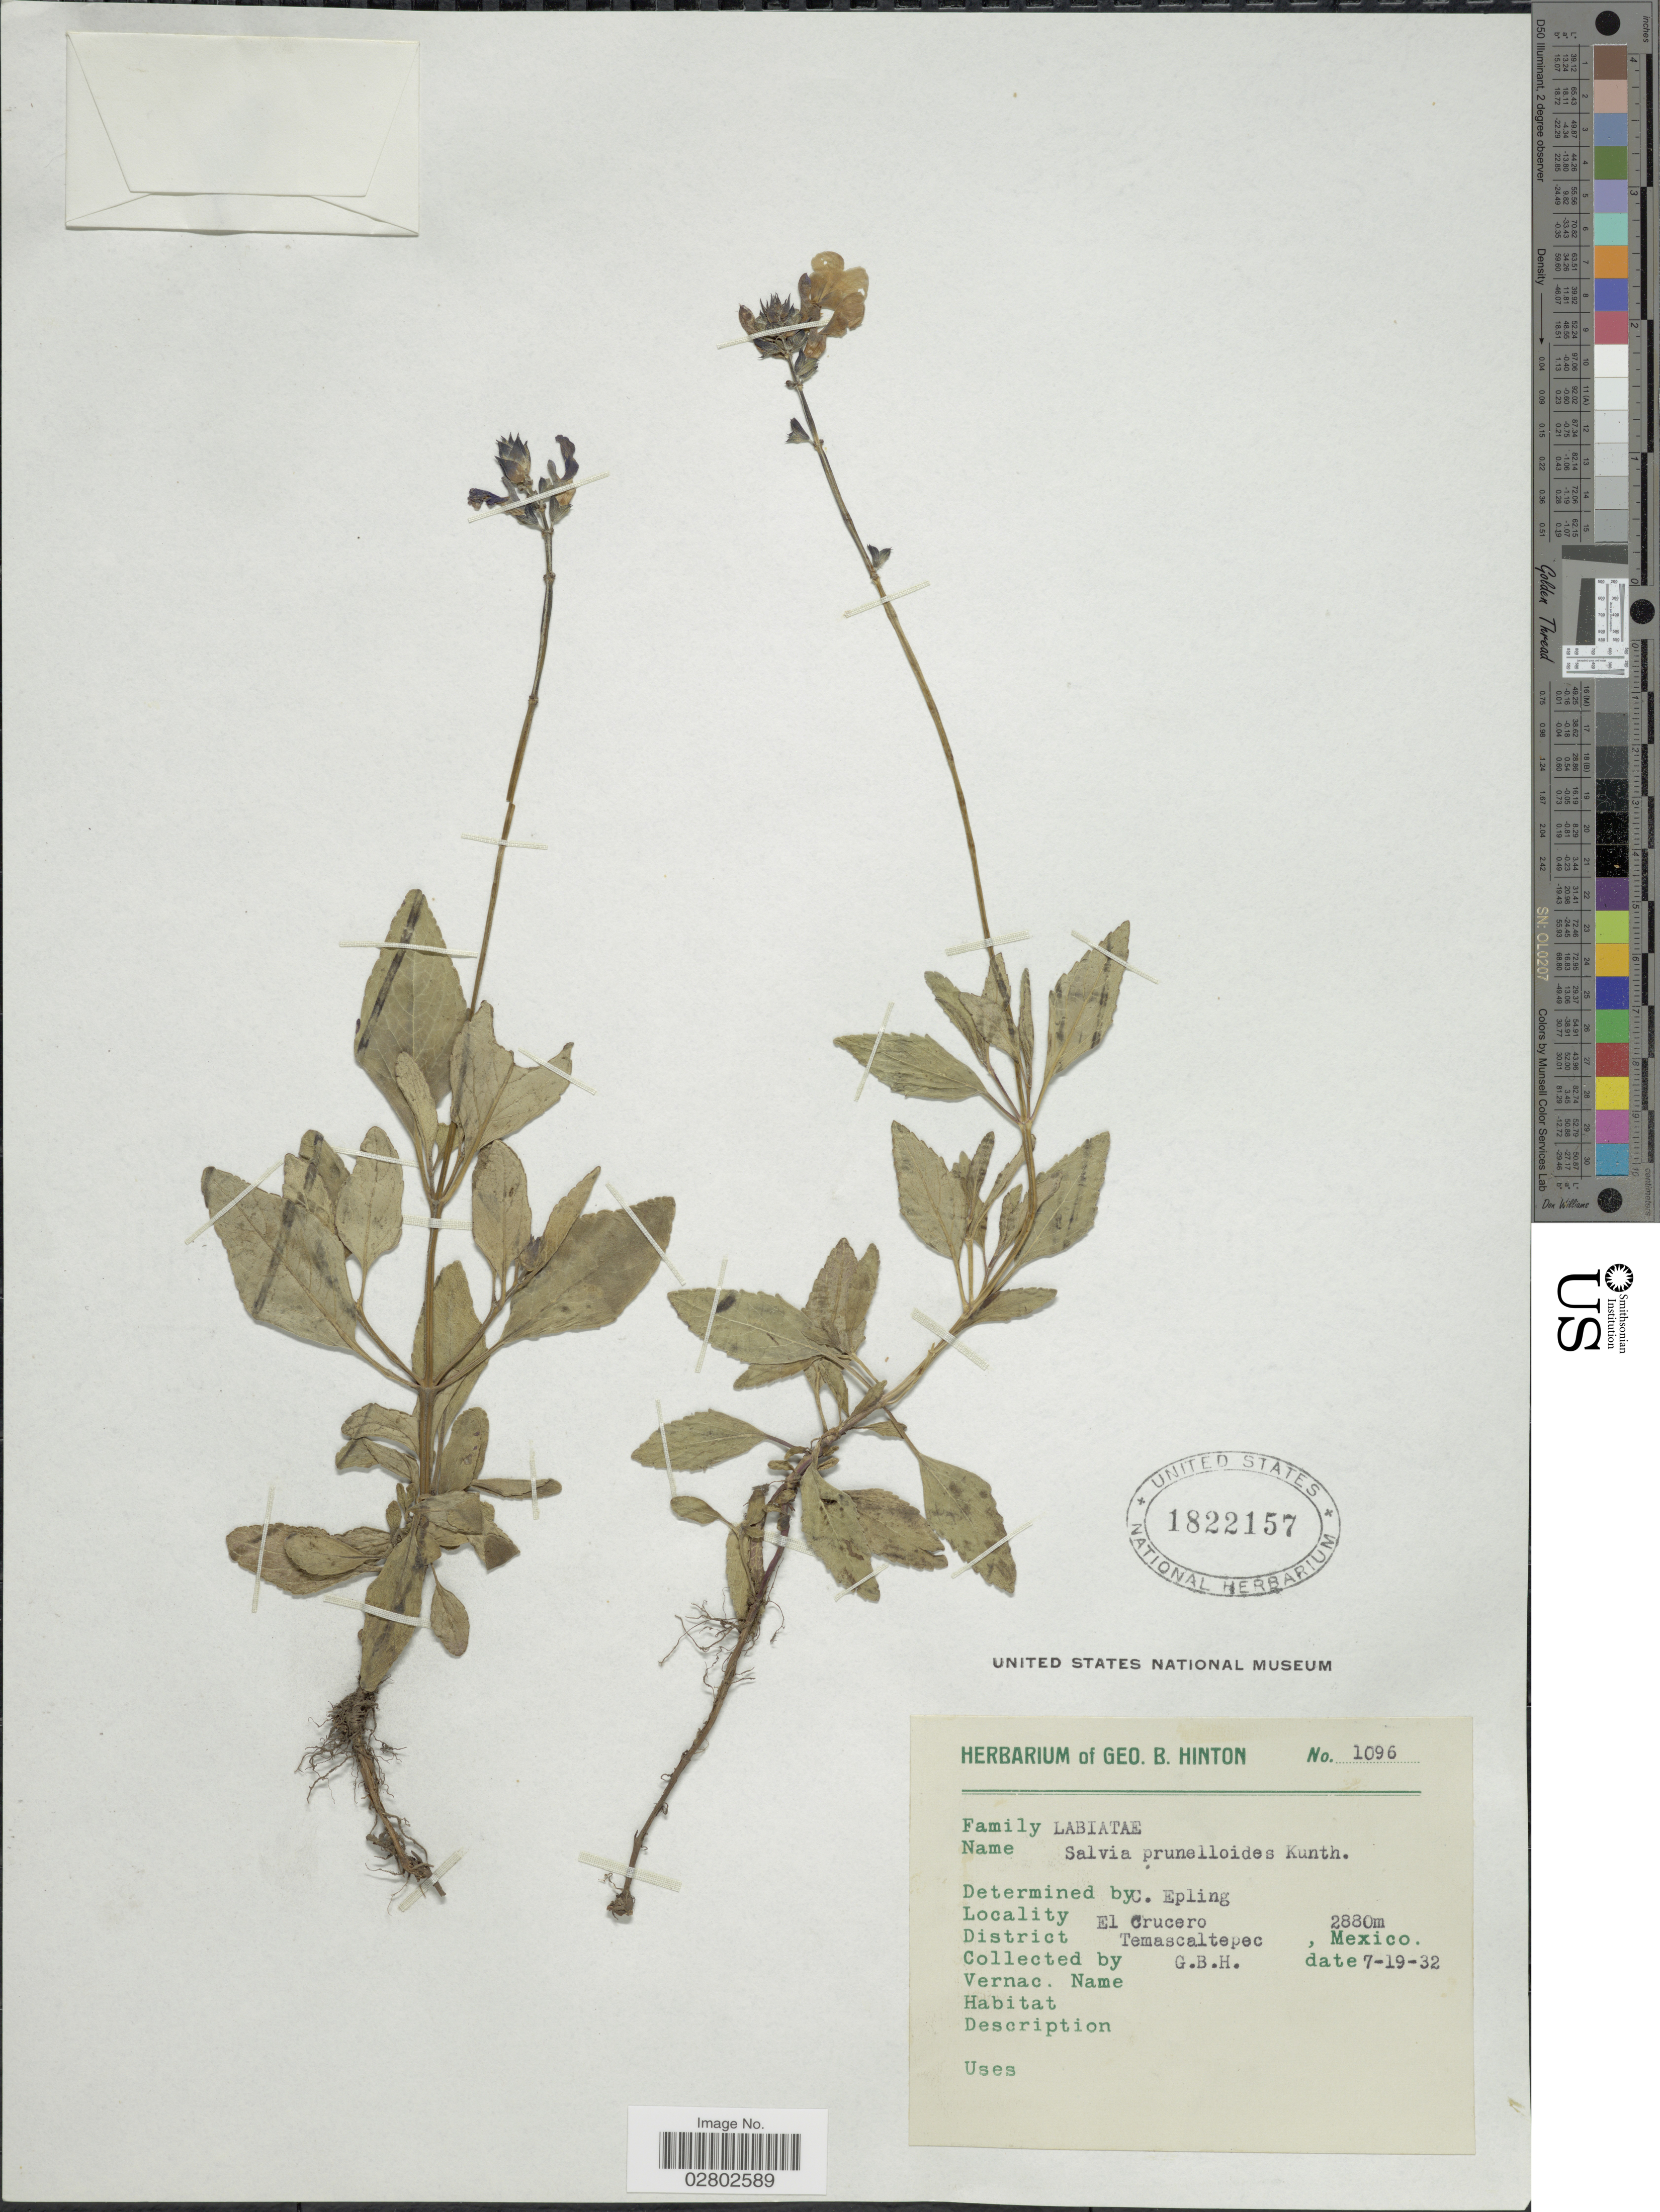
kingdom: Plantae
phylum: Tracheophyta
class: Magnoliopsida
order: Lamiales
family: Lamiaceae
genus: Salvia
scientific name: Salvia prunelloides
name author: Kunth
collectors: G. B. Hinton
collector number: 1096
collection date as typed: Transcribed d/m/y: 19/7/32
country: Mexico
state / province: México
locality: El Crucero, District Temascaltepec.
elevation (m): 2880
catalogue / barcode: US 1822157